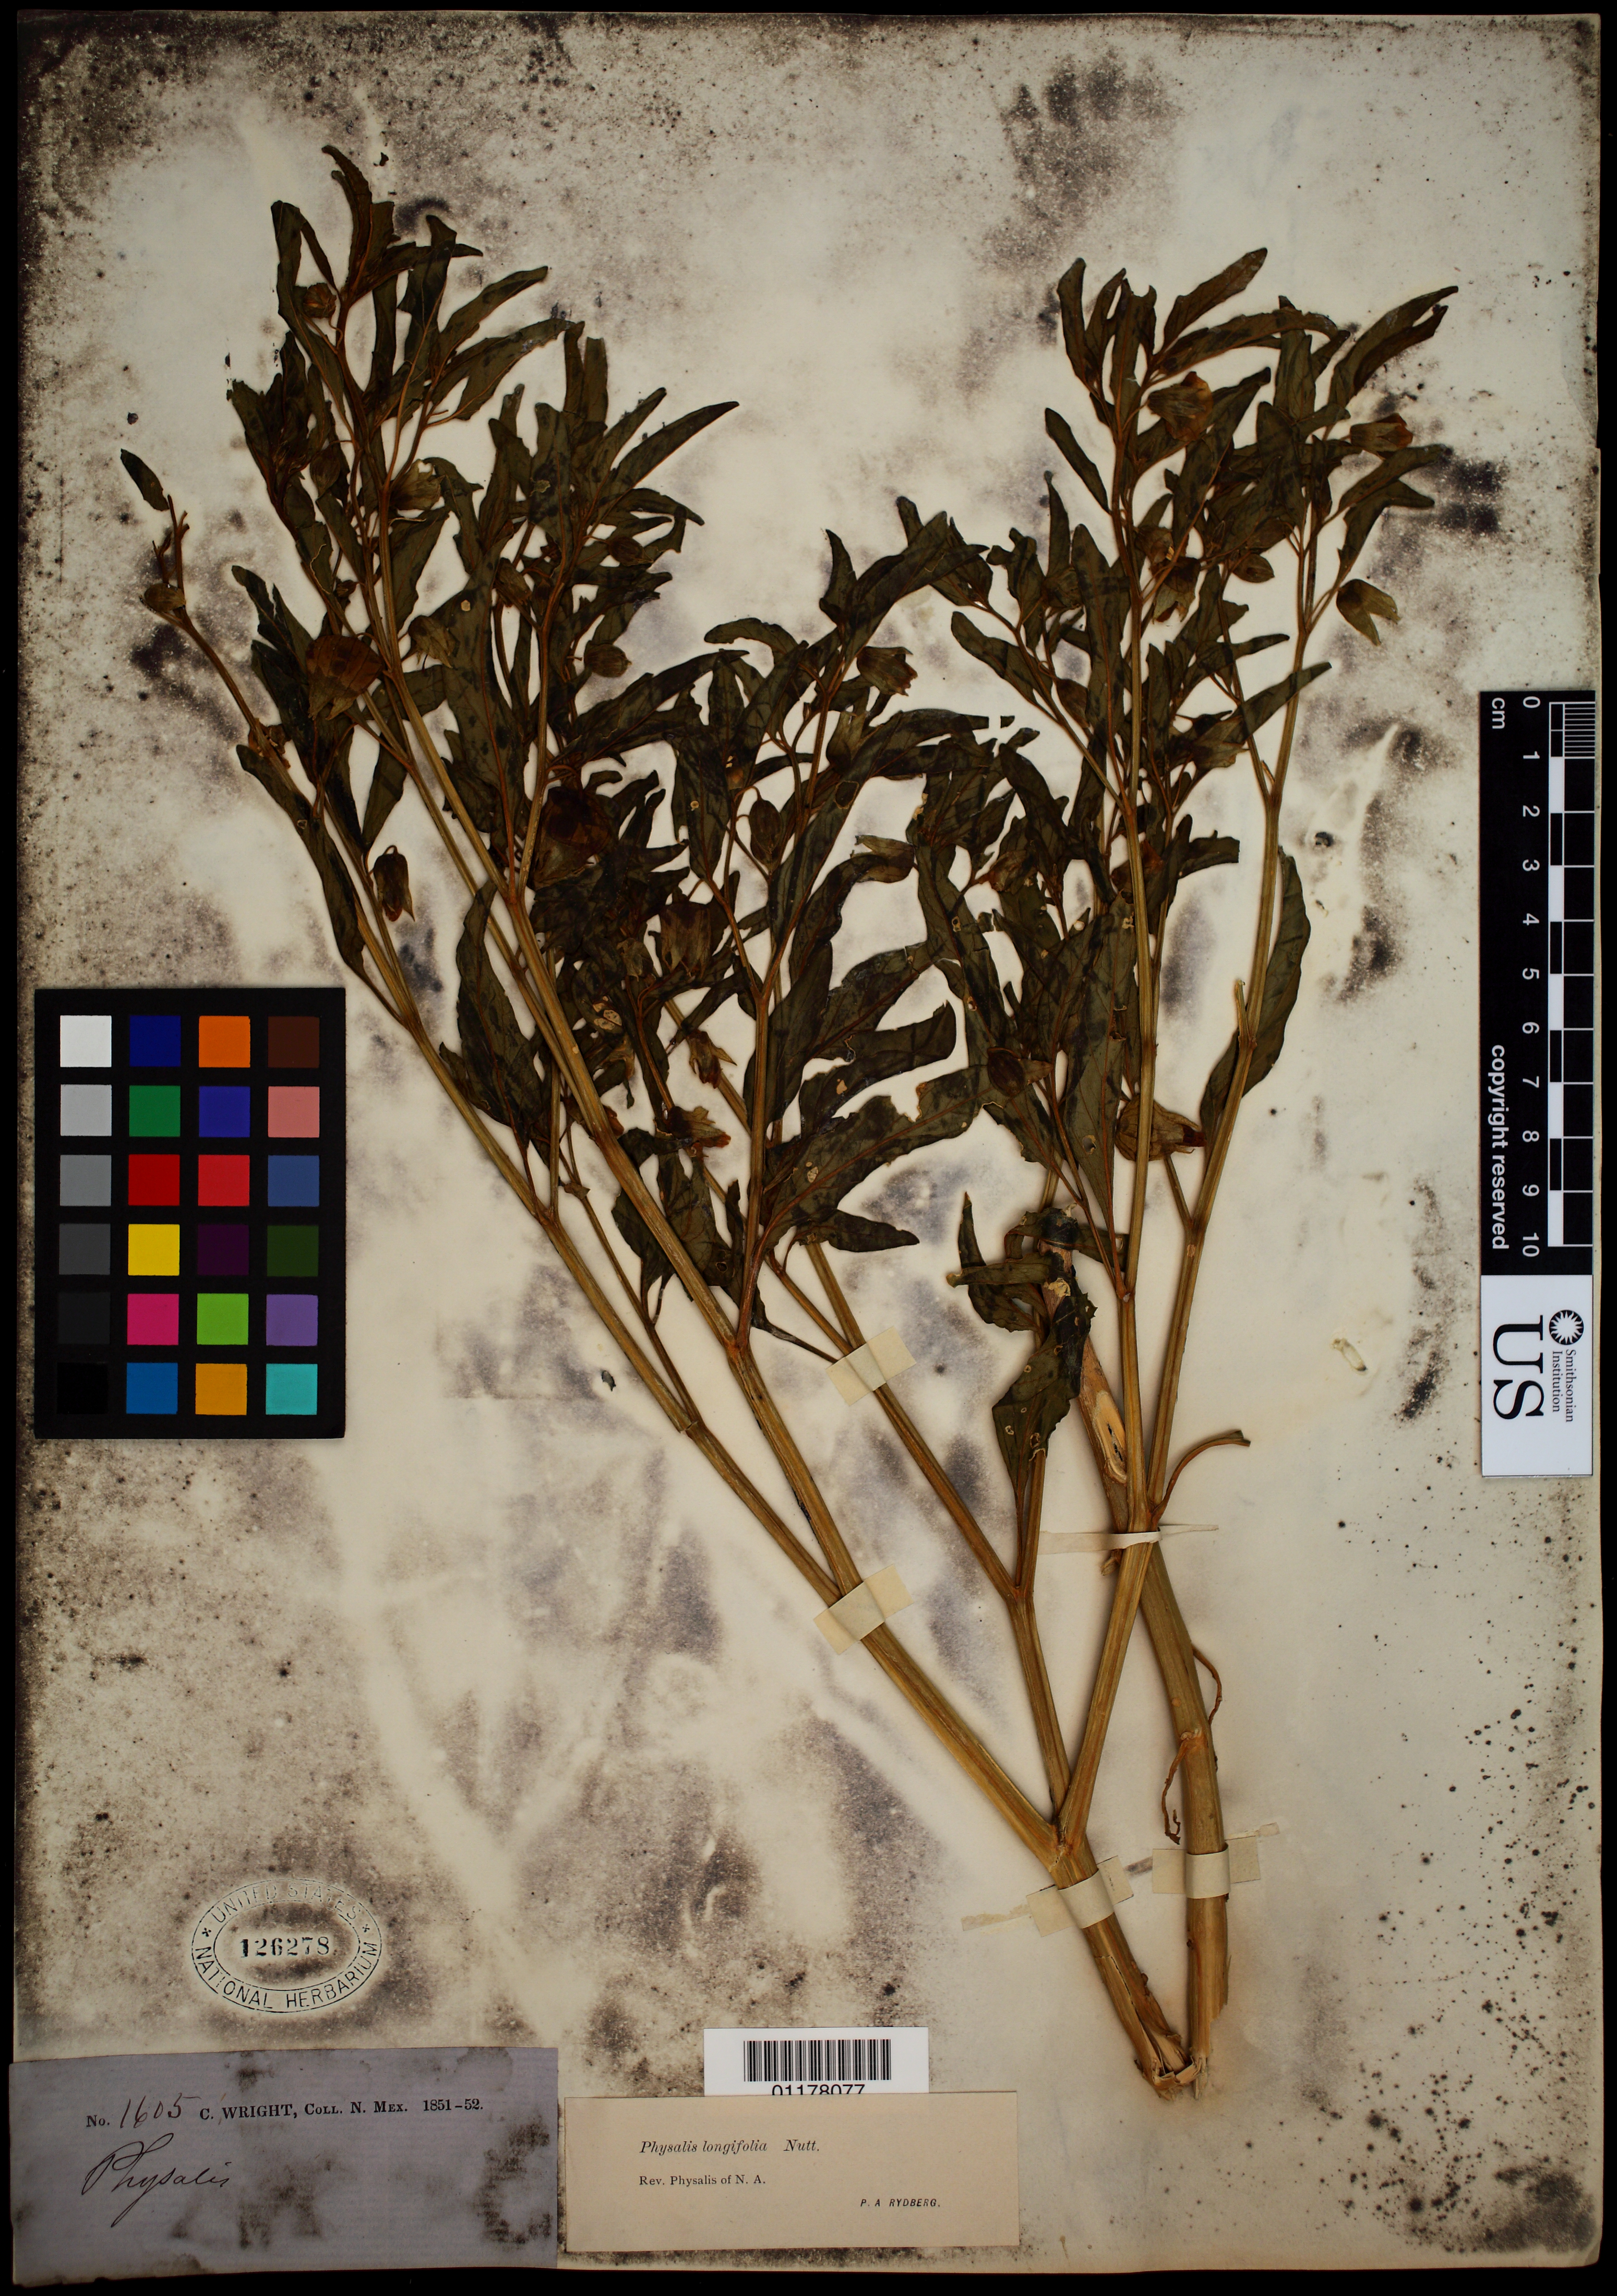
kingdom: Plantae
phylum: Tracheophyta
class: Magnoliopsida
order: Solanales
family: Solanaceae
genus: Physalis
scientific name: Physalis longifolia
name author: Nutt.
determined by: Rydberg, P. A.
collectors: C. Wright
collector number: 1605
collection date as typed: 1851 to -- --- 1852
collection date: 1851/1852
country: United States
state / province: New Mexico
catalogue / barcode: US 126278